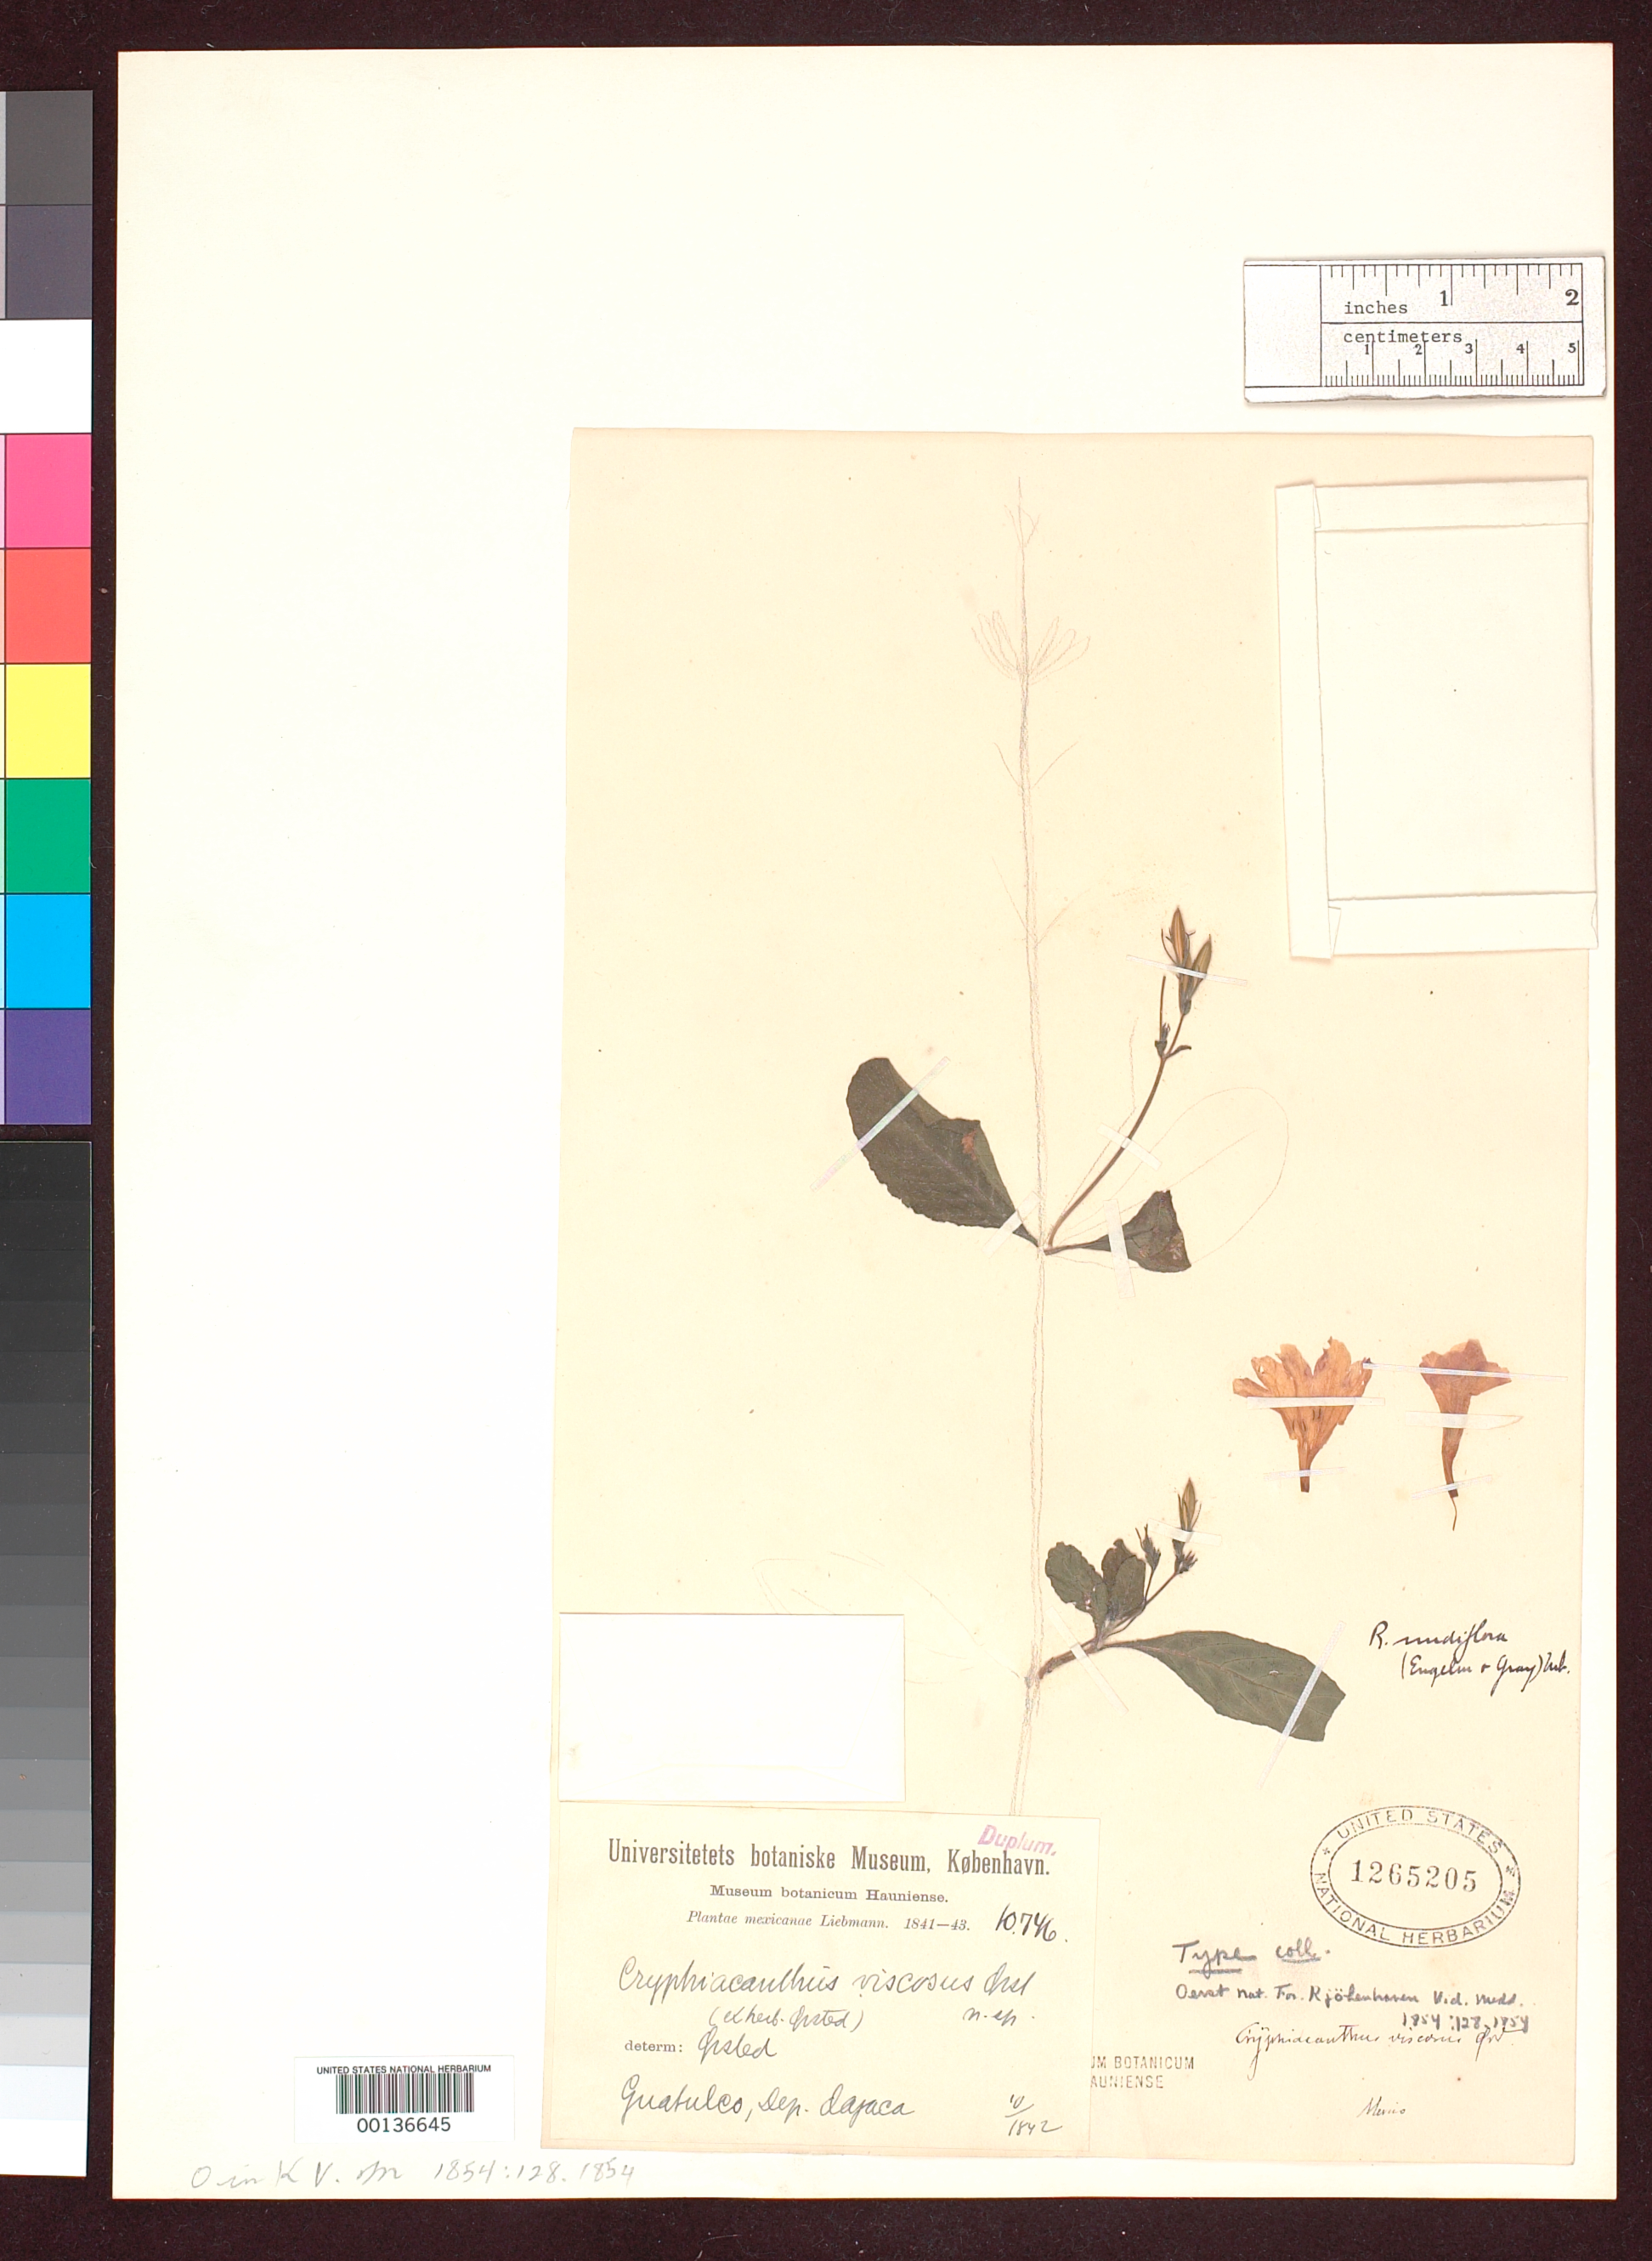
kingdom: Plantae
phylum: Tracheophyta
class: Magnoliopsida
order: Lamiales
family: Acanthaceae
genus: Cryphiacanthus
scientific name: Cryphiacanthus viscosus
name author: Oerst.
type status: Type Collection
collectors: F. M. Liebmann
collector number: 10746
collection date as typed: Oct 1842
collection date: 1842-10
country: Mexico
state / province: Oaxaca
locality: Guatulco.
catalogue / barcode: US 1265205